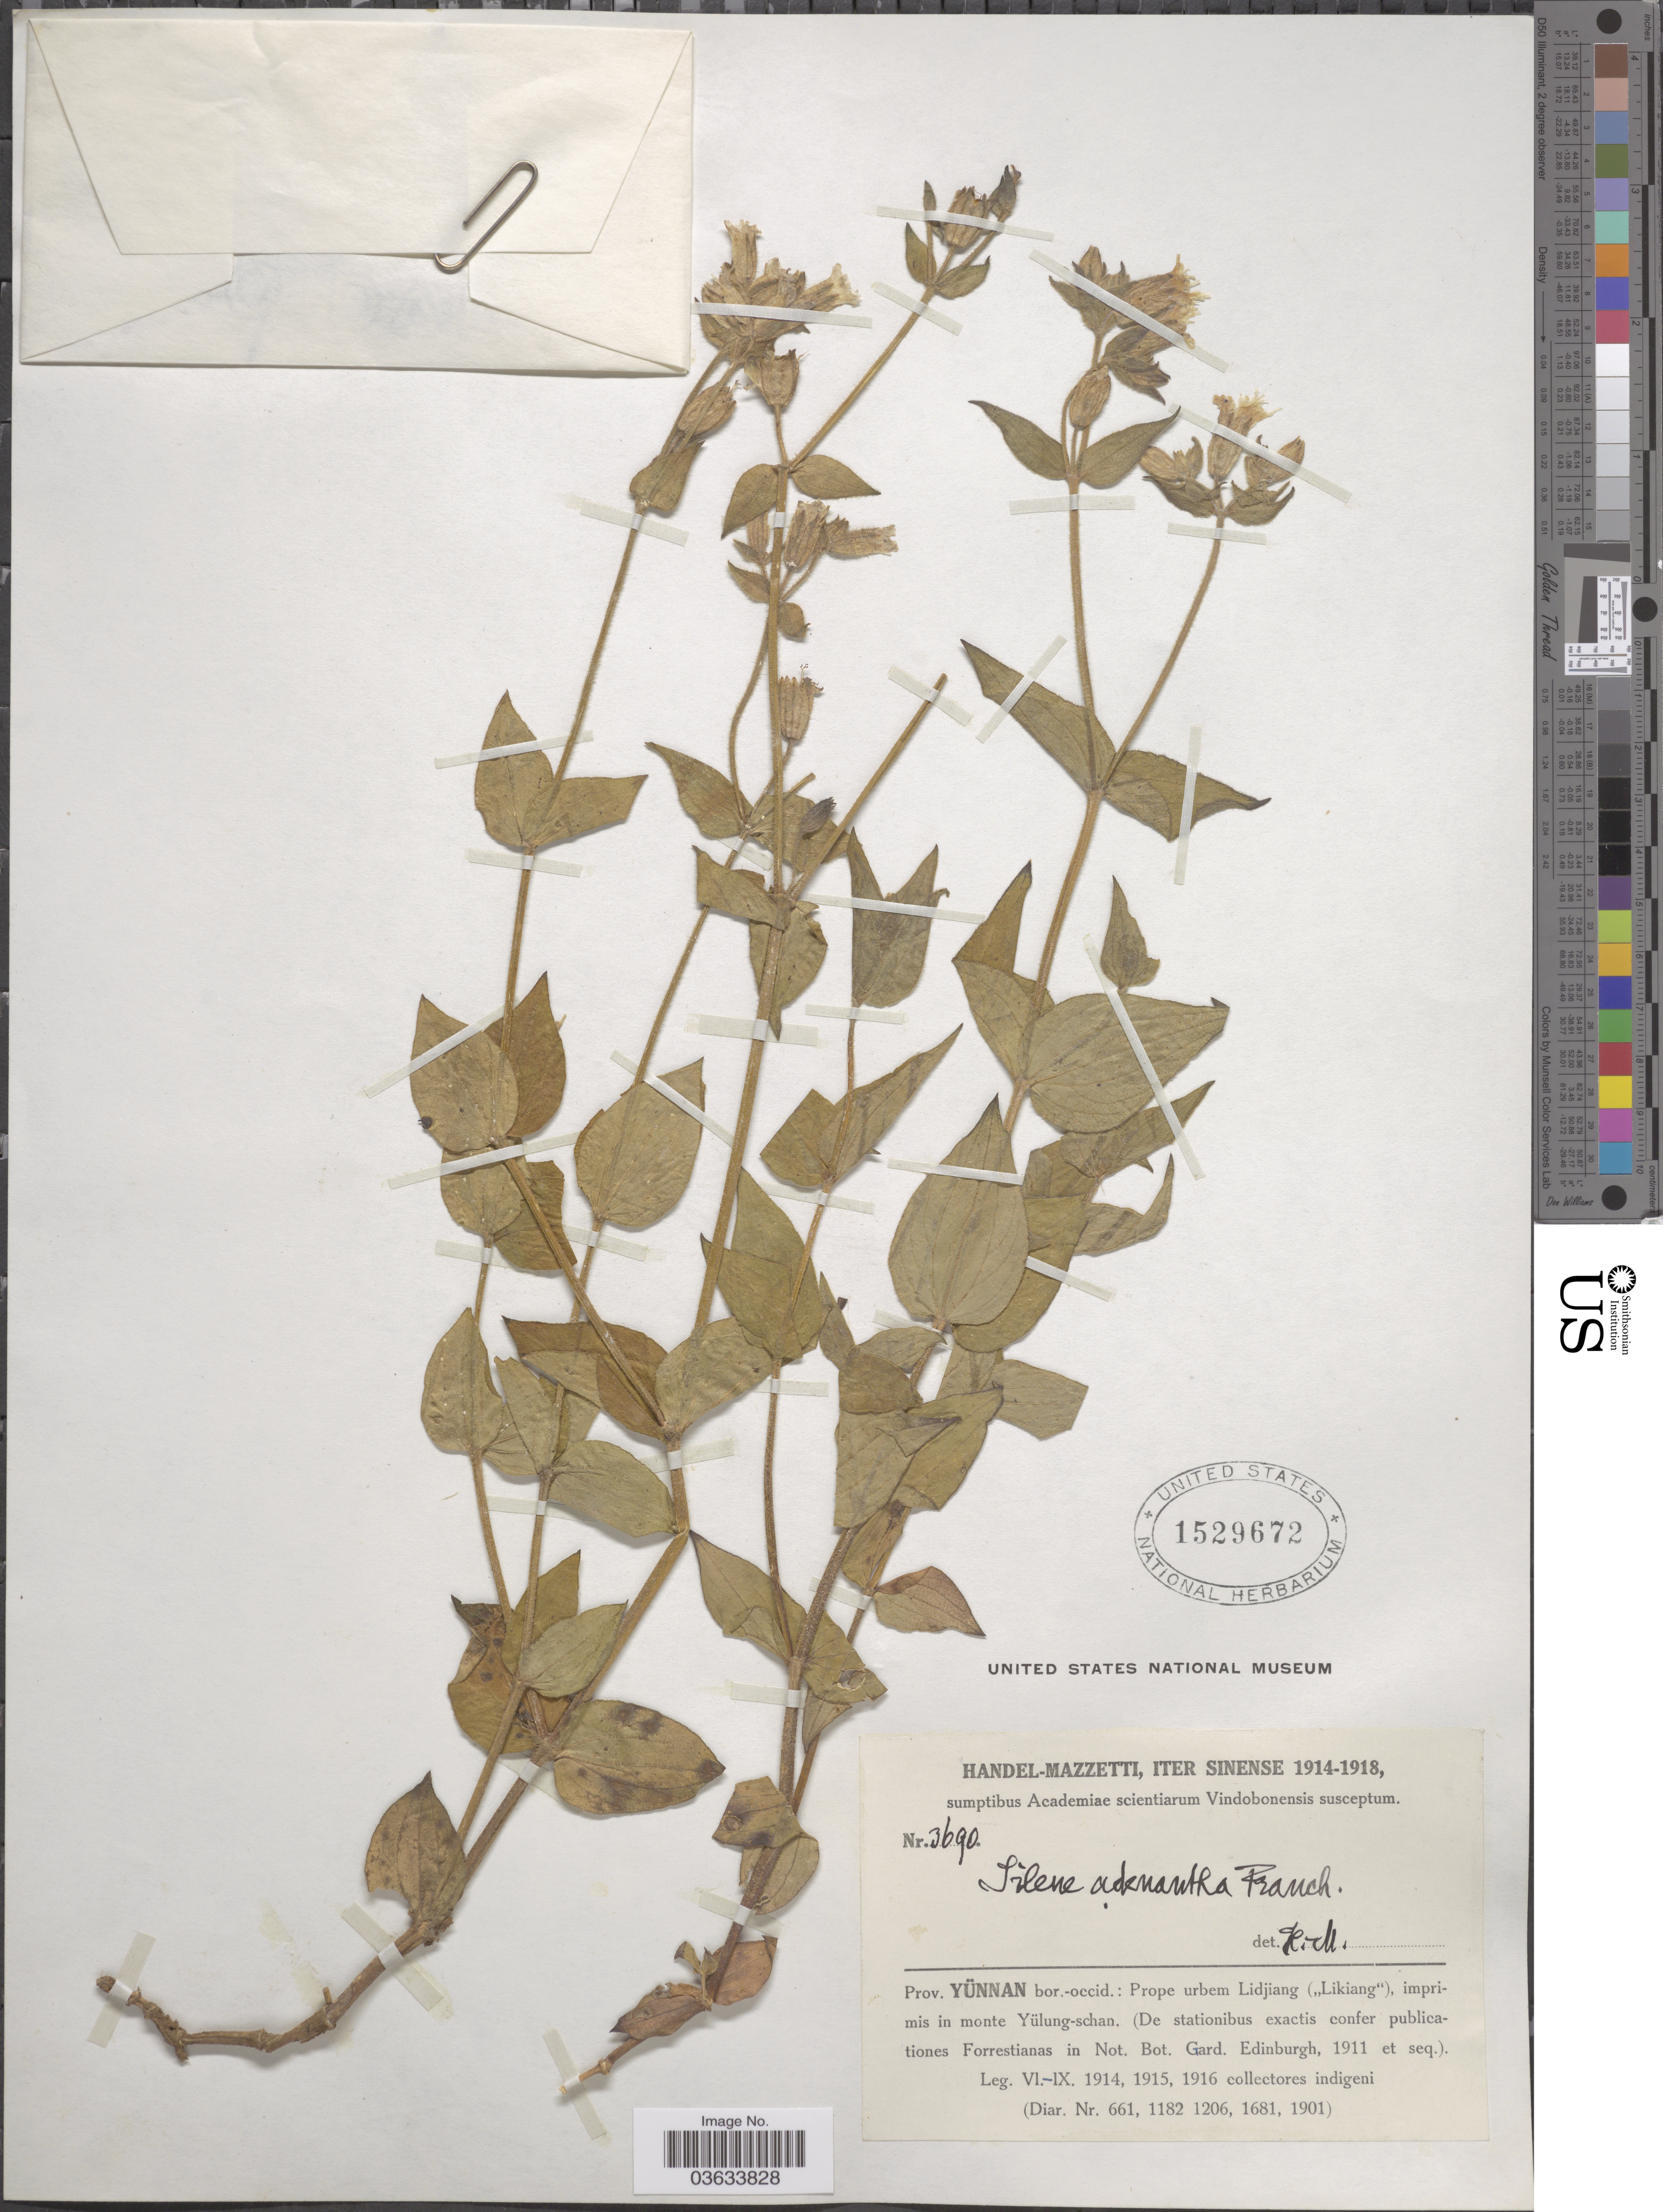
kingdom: Plantae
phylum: Tracheophyta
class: Magnoliopsida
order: Caryophyllales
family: Caryophyllaceae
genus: Silene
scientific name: Silene adenantha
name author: Franch.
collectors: Handel-Mazzetti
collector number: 3690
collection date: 1914-05/1916-09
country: China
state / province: Yunnan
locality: Yünnan bor.-occid.: Prope urbem Lidjiang ("Likiang"), imprimis in monte Yülung-schan.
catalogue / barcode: US 1529672